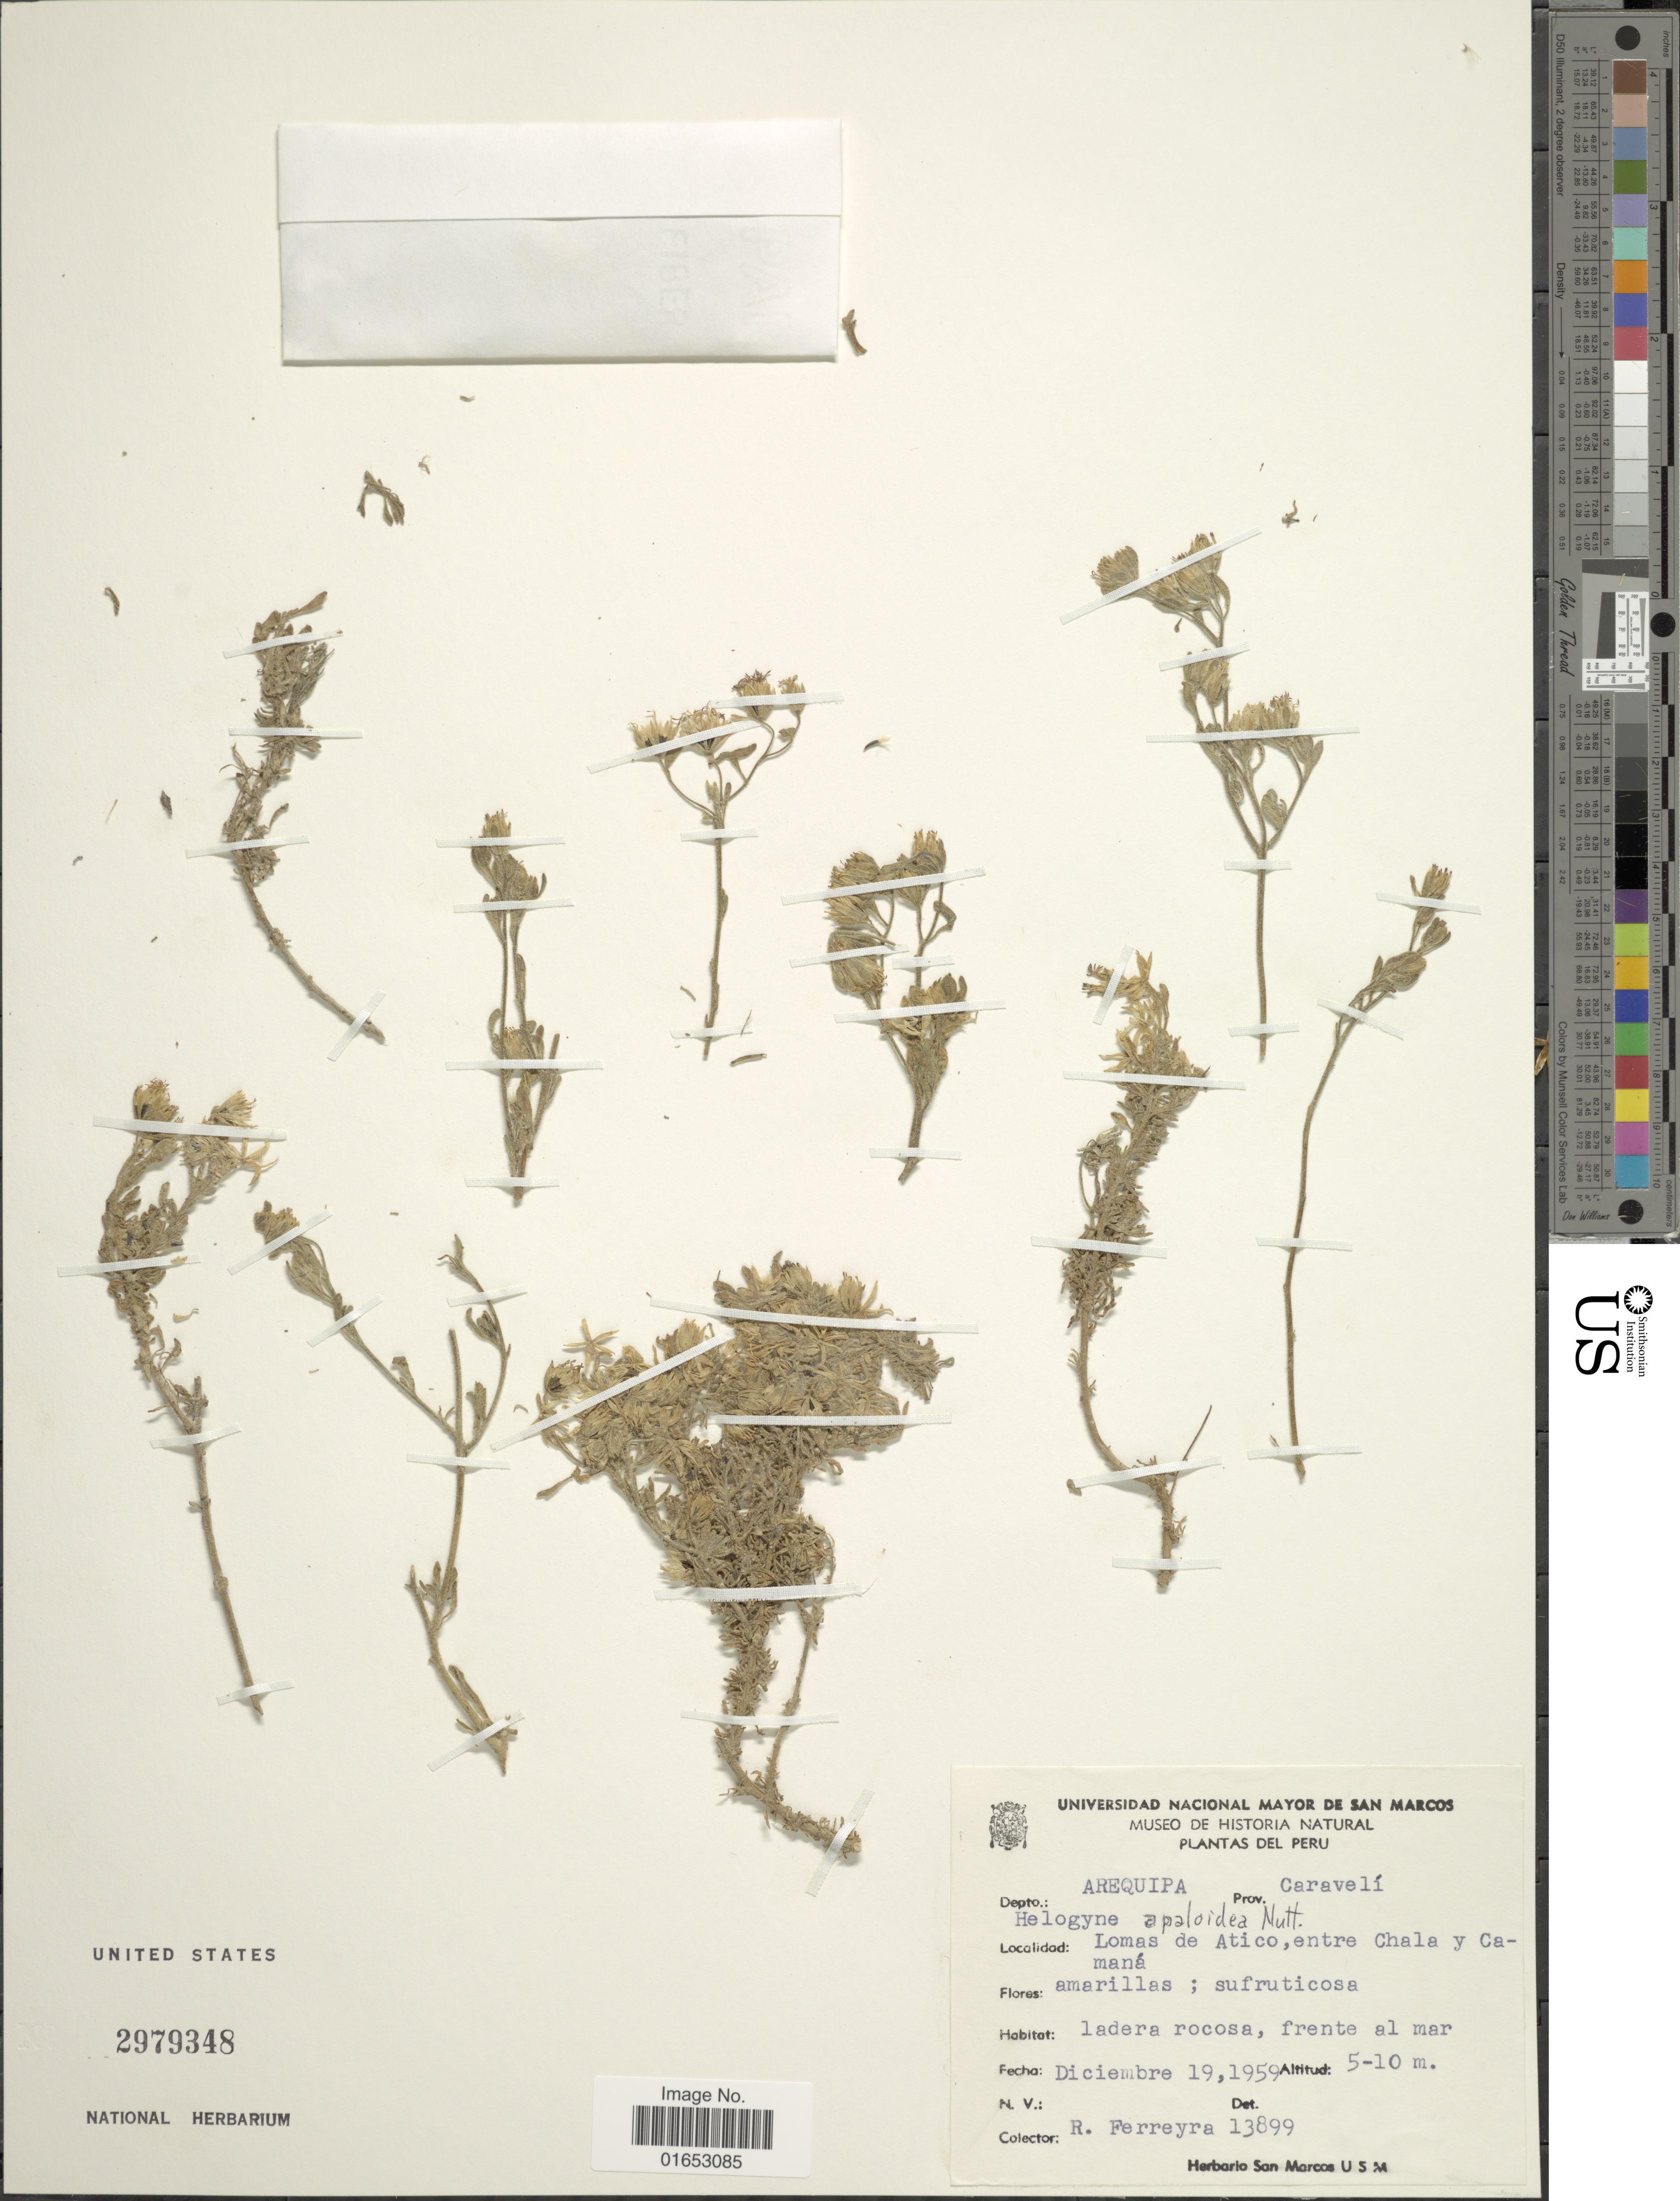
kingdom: Plantae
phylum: Tracheophyta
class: Magnoliopsida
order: Asterales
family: Asteraceae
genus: Helogyne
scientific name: Helogyne apaloidea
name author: Nutt.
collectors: R. A. Ferreyra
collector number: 13899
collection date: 1959-12-19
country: Peru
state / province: Arequipa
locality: Prov. Caravelí, Lomas de Atico, entre Chala y Camaná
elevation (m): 5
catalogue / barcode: US 2979348